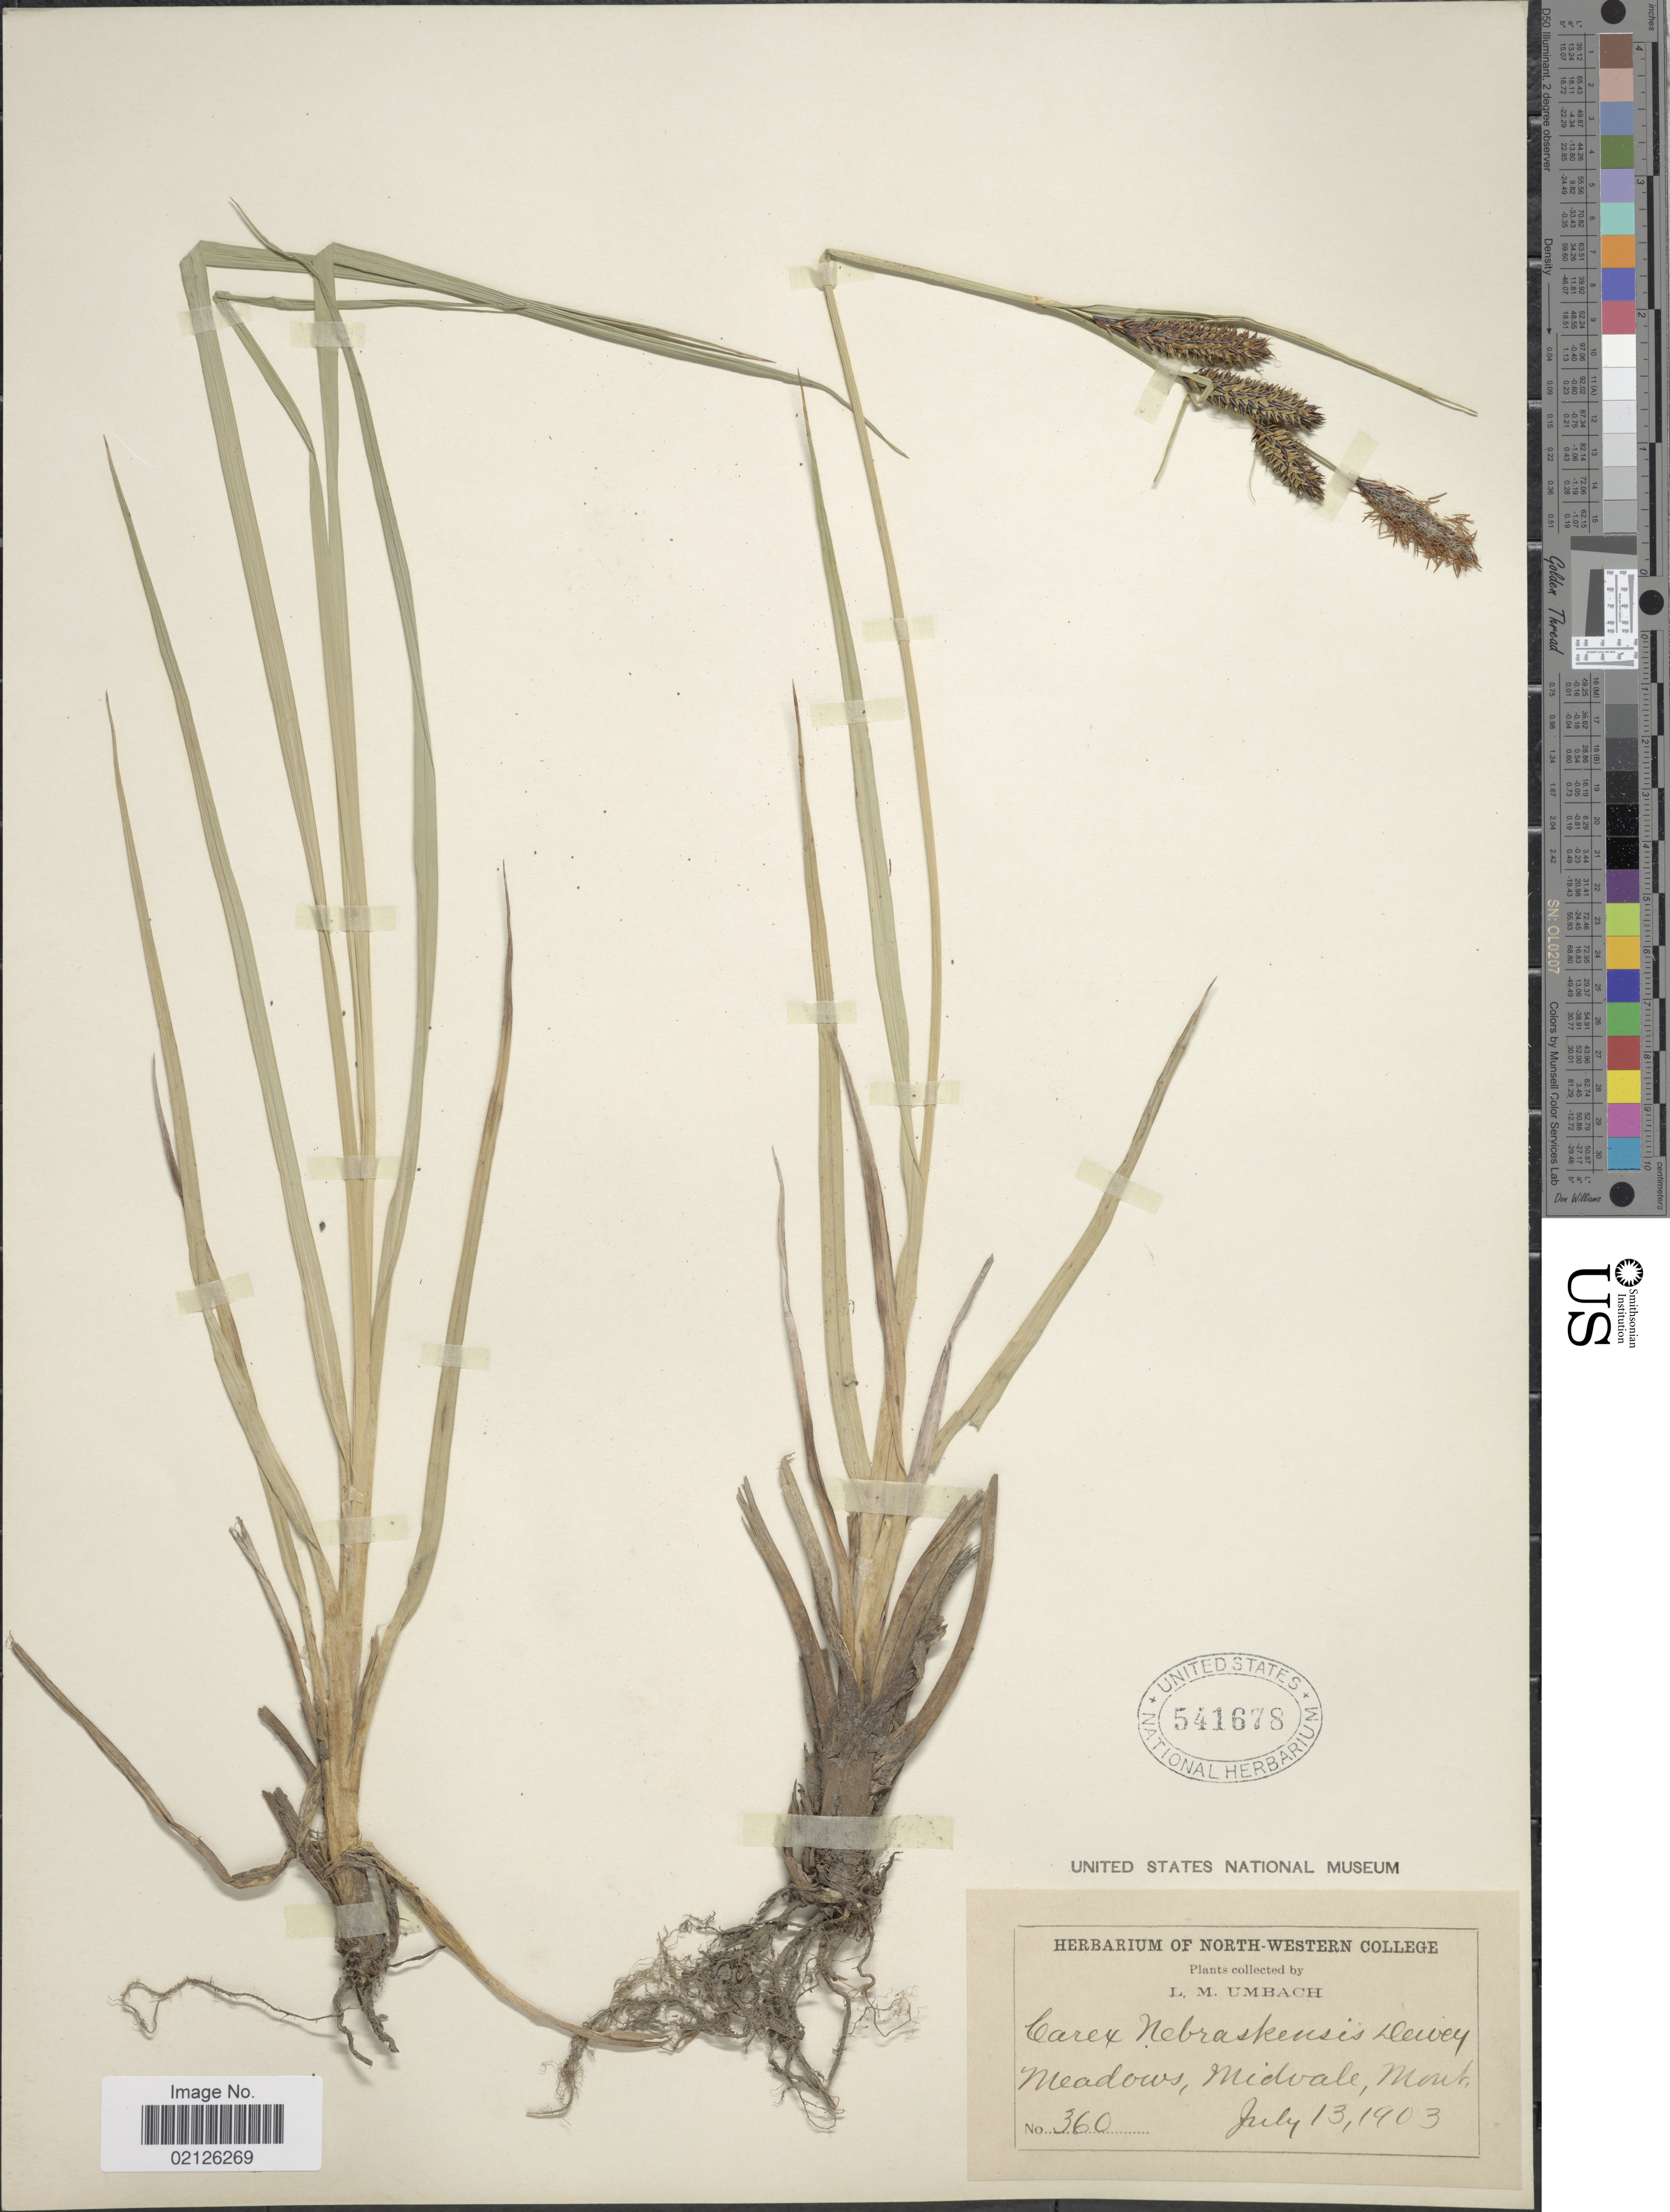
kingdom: Plantae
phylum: Tracheophyta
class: Liliopsida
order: Poales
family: Cyperaceae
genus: Carex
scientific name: Carex nebrascensis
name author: Dewey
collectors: L. M. Umbach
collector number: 360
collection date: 1903-07-13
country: United States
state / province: Montana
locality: Meadows, Midvale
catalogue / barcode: US 541678